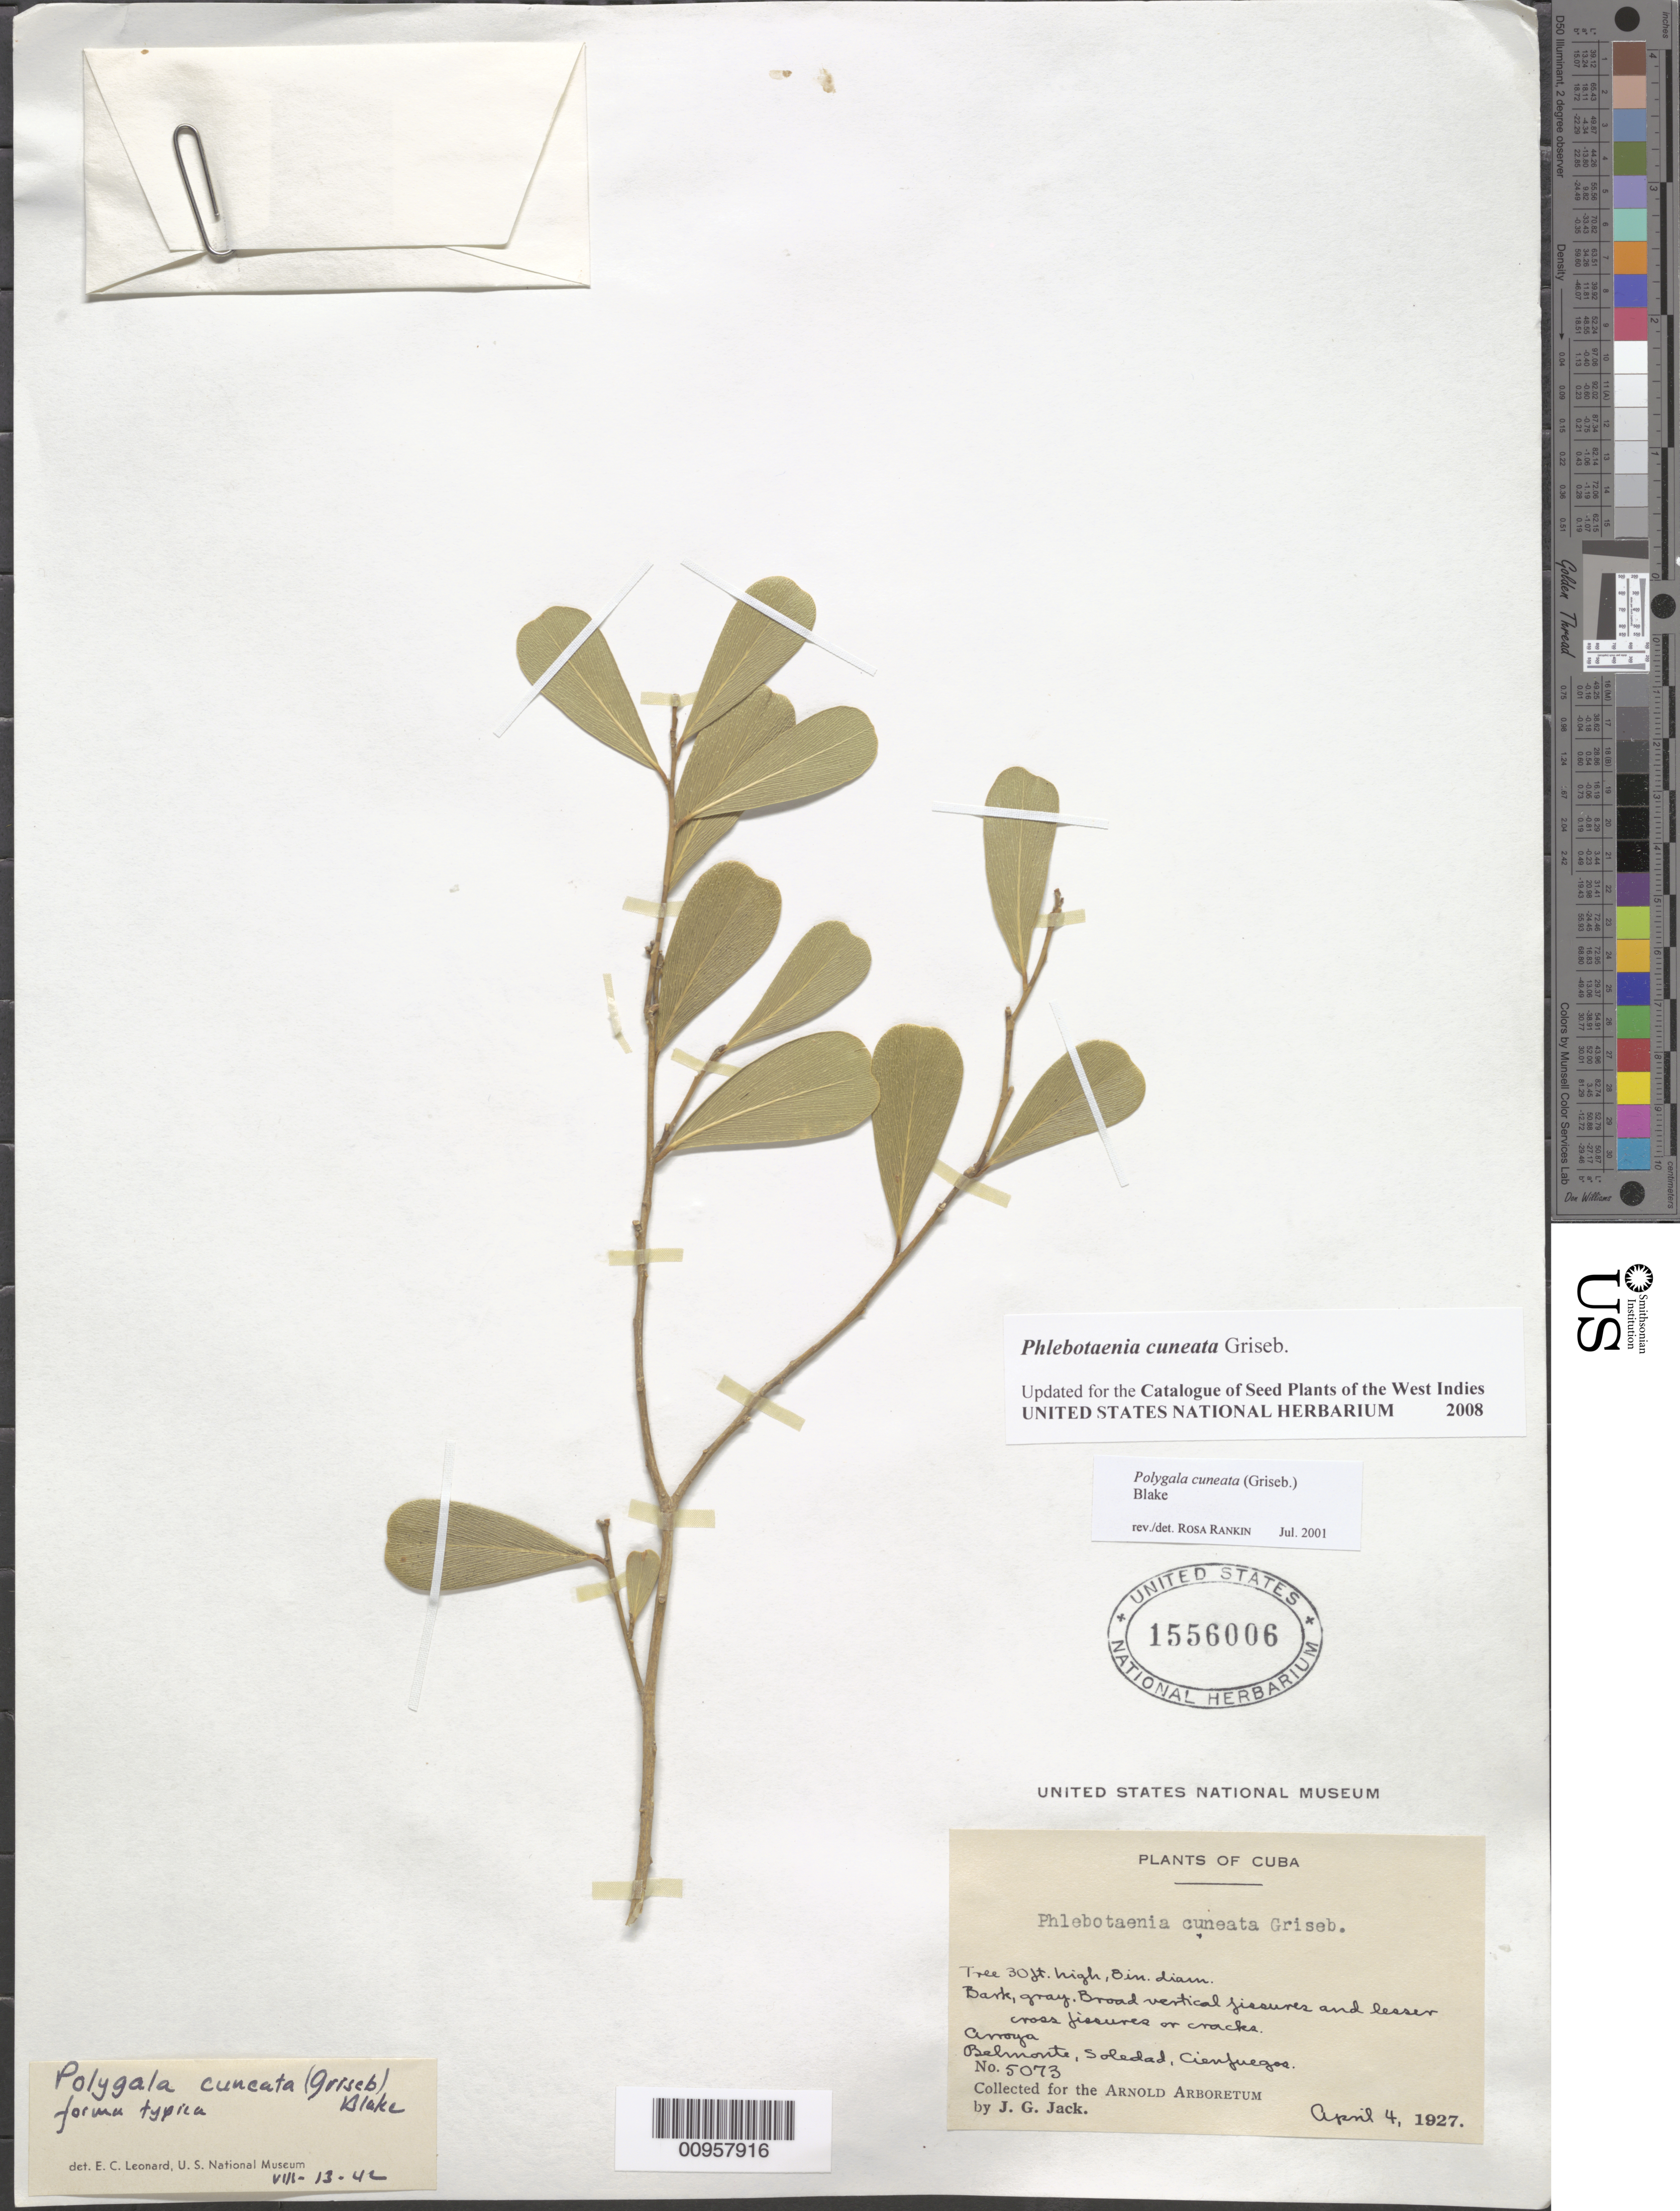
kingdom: Plantae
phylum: Tracheophyta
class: Magnoliopsida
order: Fabales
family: Polygalaceae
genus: Phlebotaenia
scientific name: Phlebotaenia cuneata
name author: Griseb.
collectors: J. G. Jack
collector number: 5073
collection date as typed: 04 Apr 1927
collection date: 1927-04-04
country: Cuba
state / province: Cienfuegos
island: Cuba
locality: Belmont Brook, Soledad, Ceinfuegos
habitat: Arroyo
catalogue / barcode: US 1556006